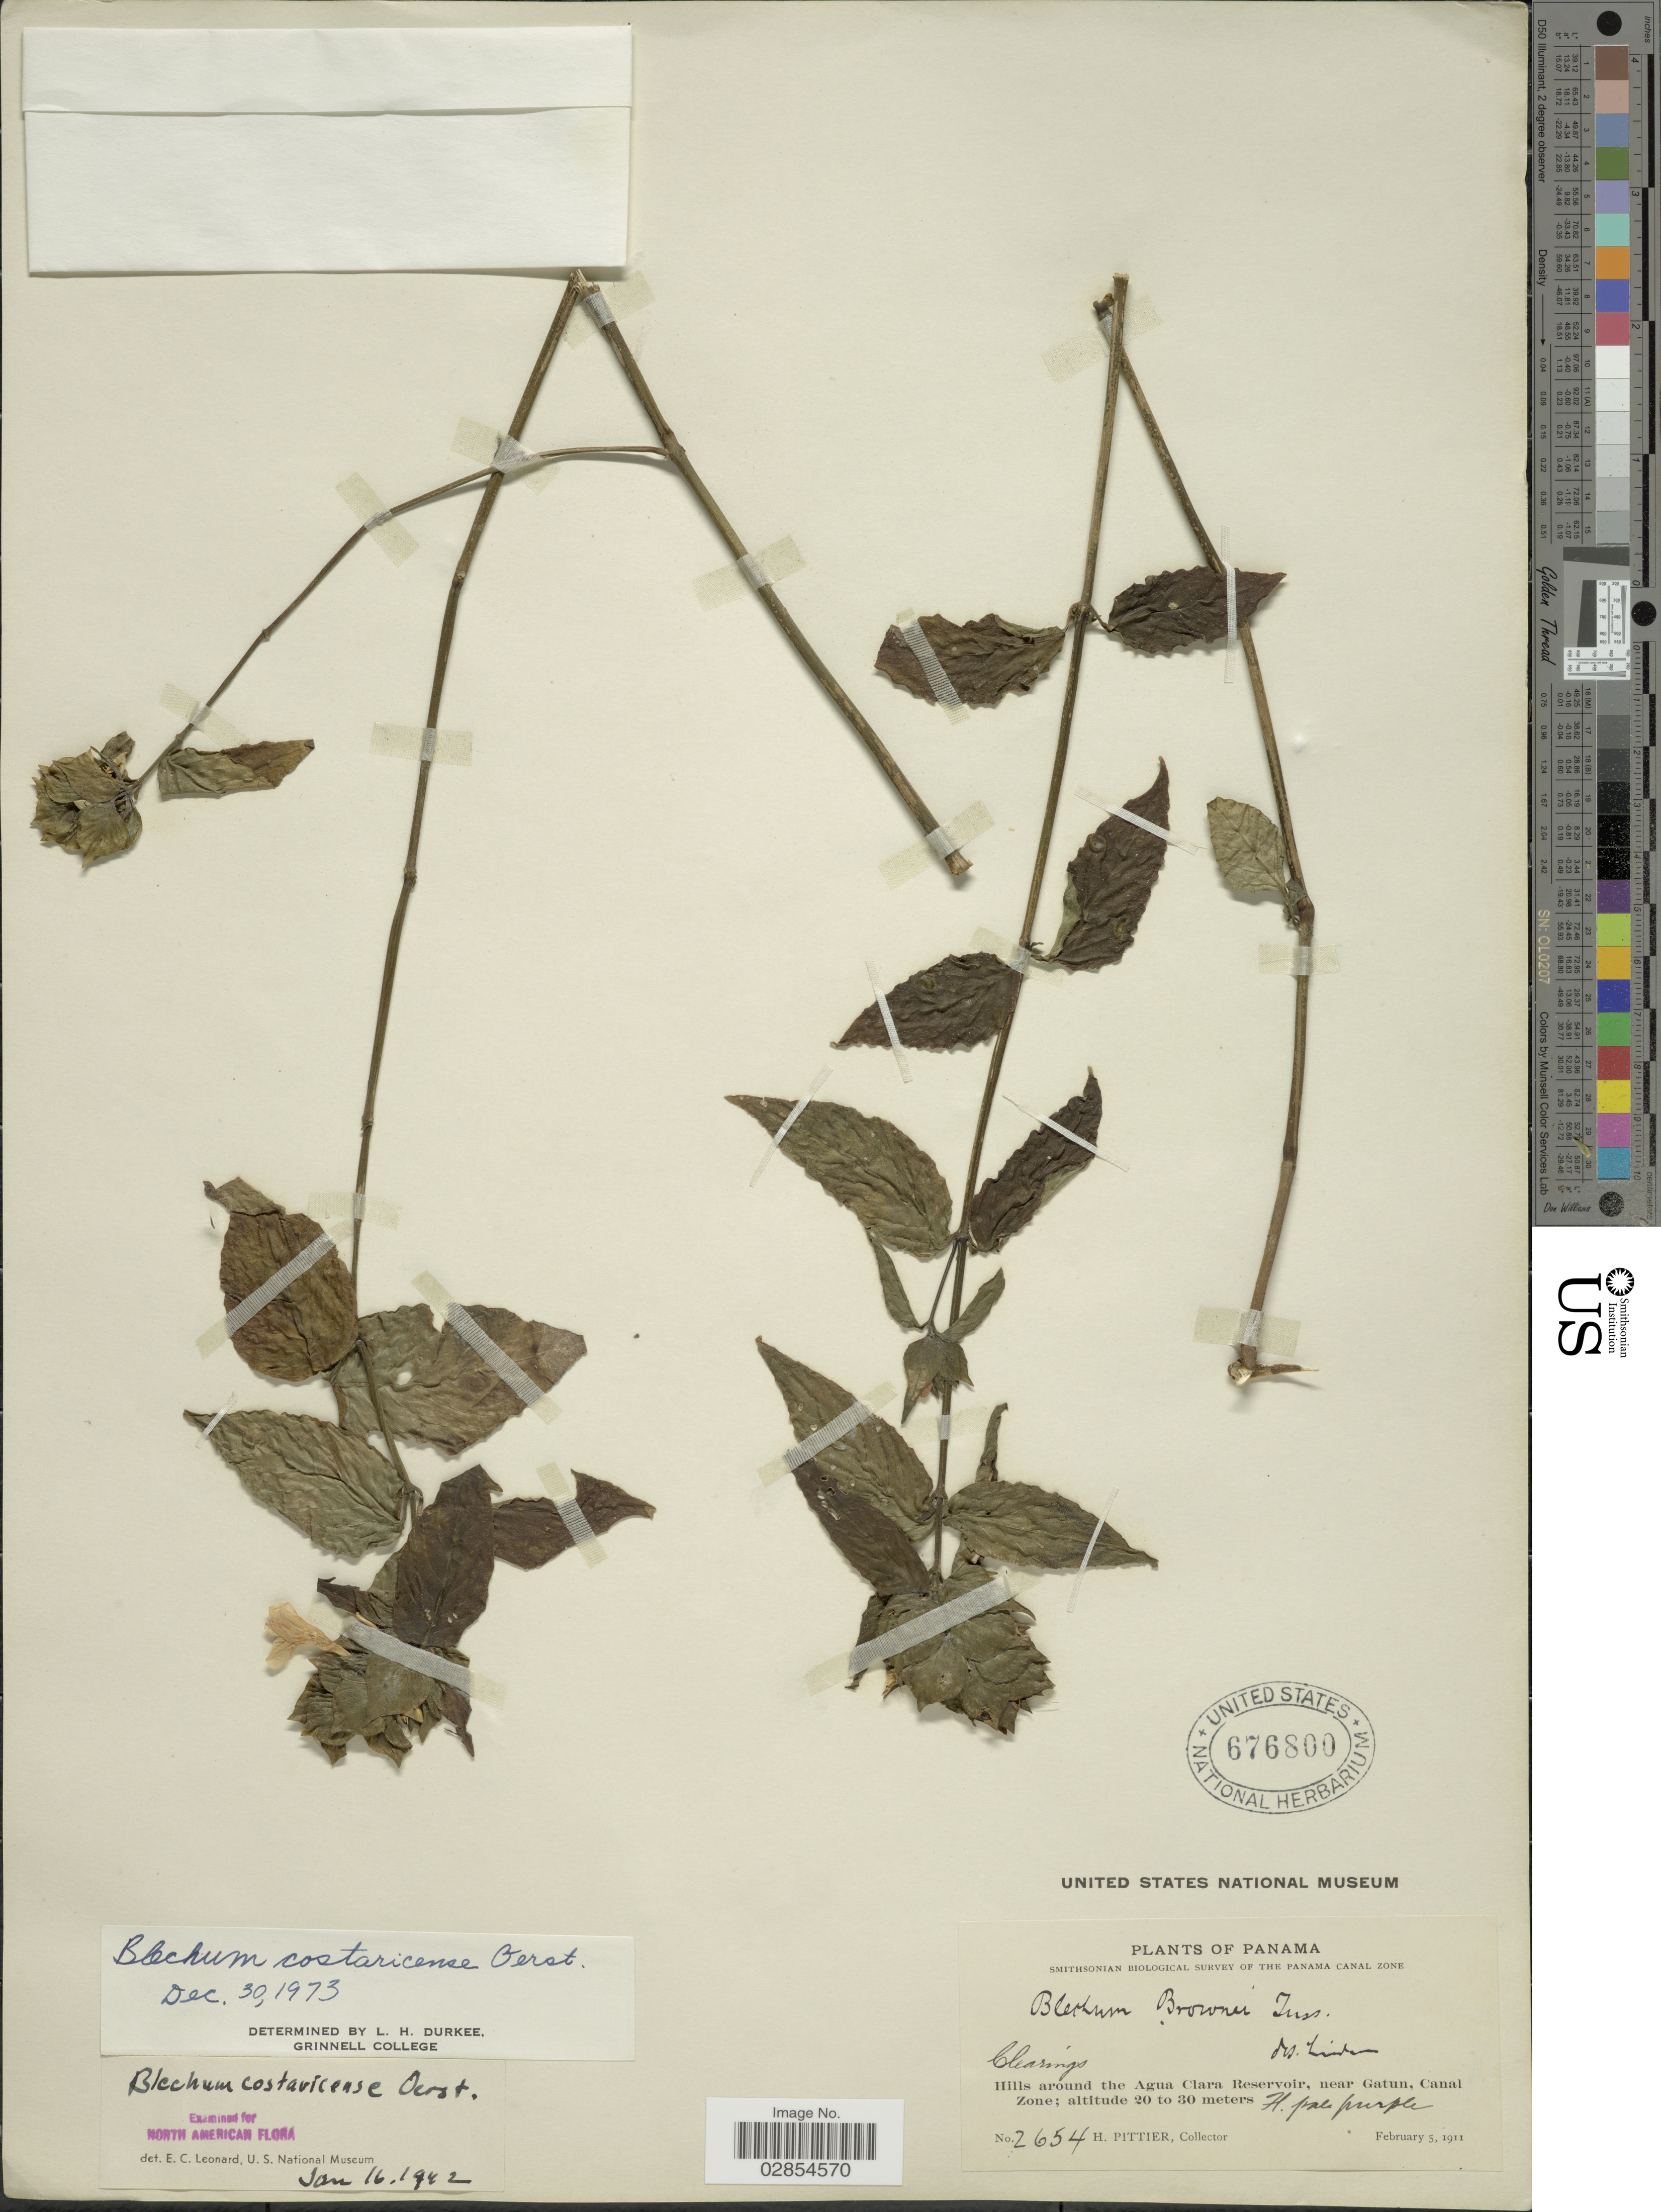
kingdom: Plantae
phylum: Tracheophyta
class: Magnoliopsida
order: Lamiales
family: Acanthaceae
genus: Blechum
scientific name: Blechum costaricense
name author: Oerst.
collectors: H. F. Pittier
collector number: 2654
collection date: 1911-02-05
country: Panama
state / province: Colón / Panamá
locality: Hills around the Agua Clara Reservoir, near Gatun, Canal Zone.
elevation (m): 20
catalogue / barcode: US 676800